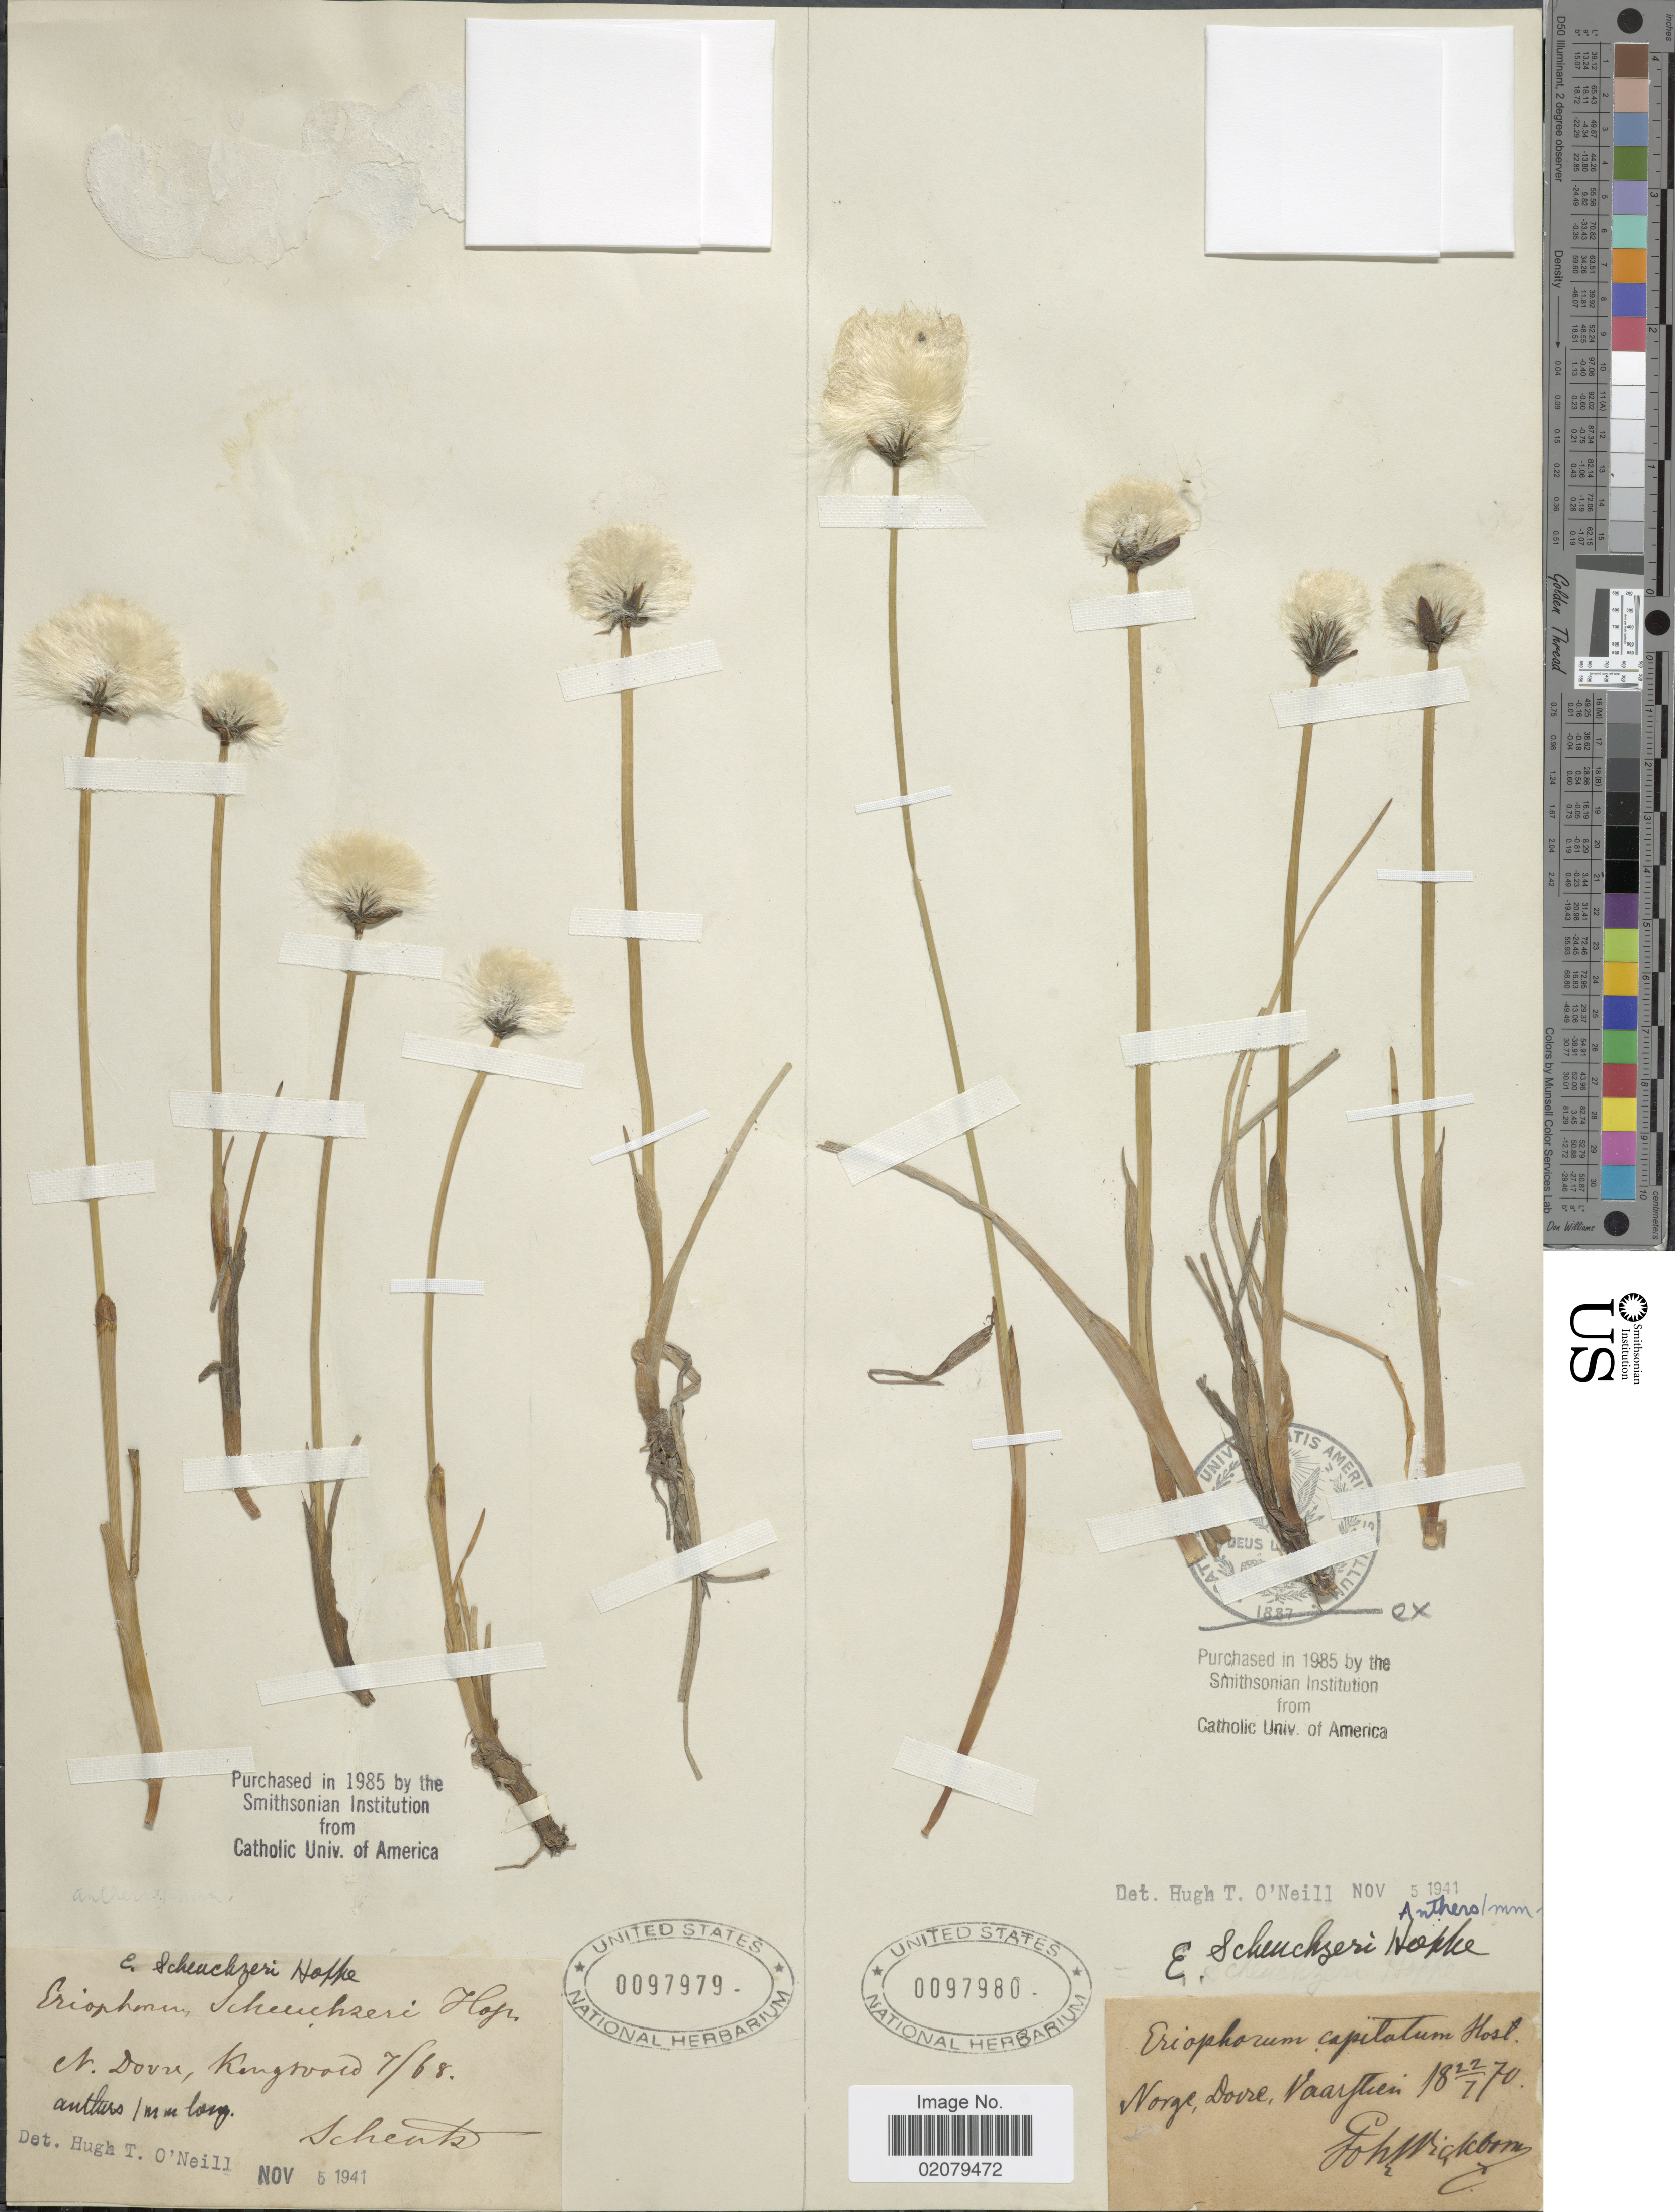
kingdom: Plantae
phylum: Tracheophyta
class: Liliopsida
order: Poales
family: Cyperaceae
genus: Eriophorum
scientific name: Eriophorum scheuchzeri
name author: Hoppe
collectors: J. Wickbom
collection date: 1870-07-22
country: Norway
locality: Norge, Dovre, Vaarftien.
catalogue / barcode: US 97980-2